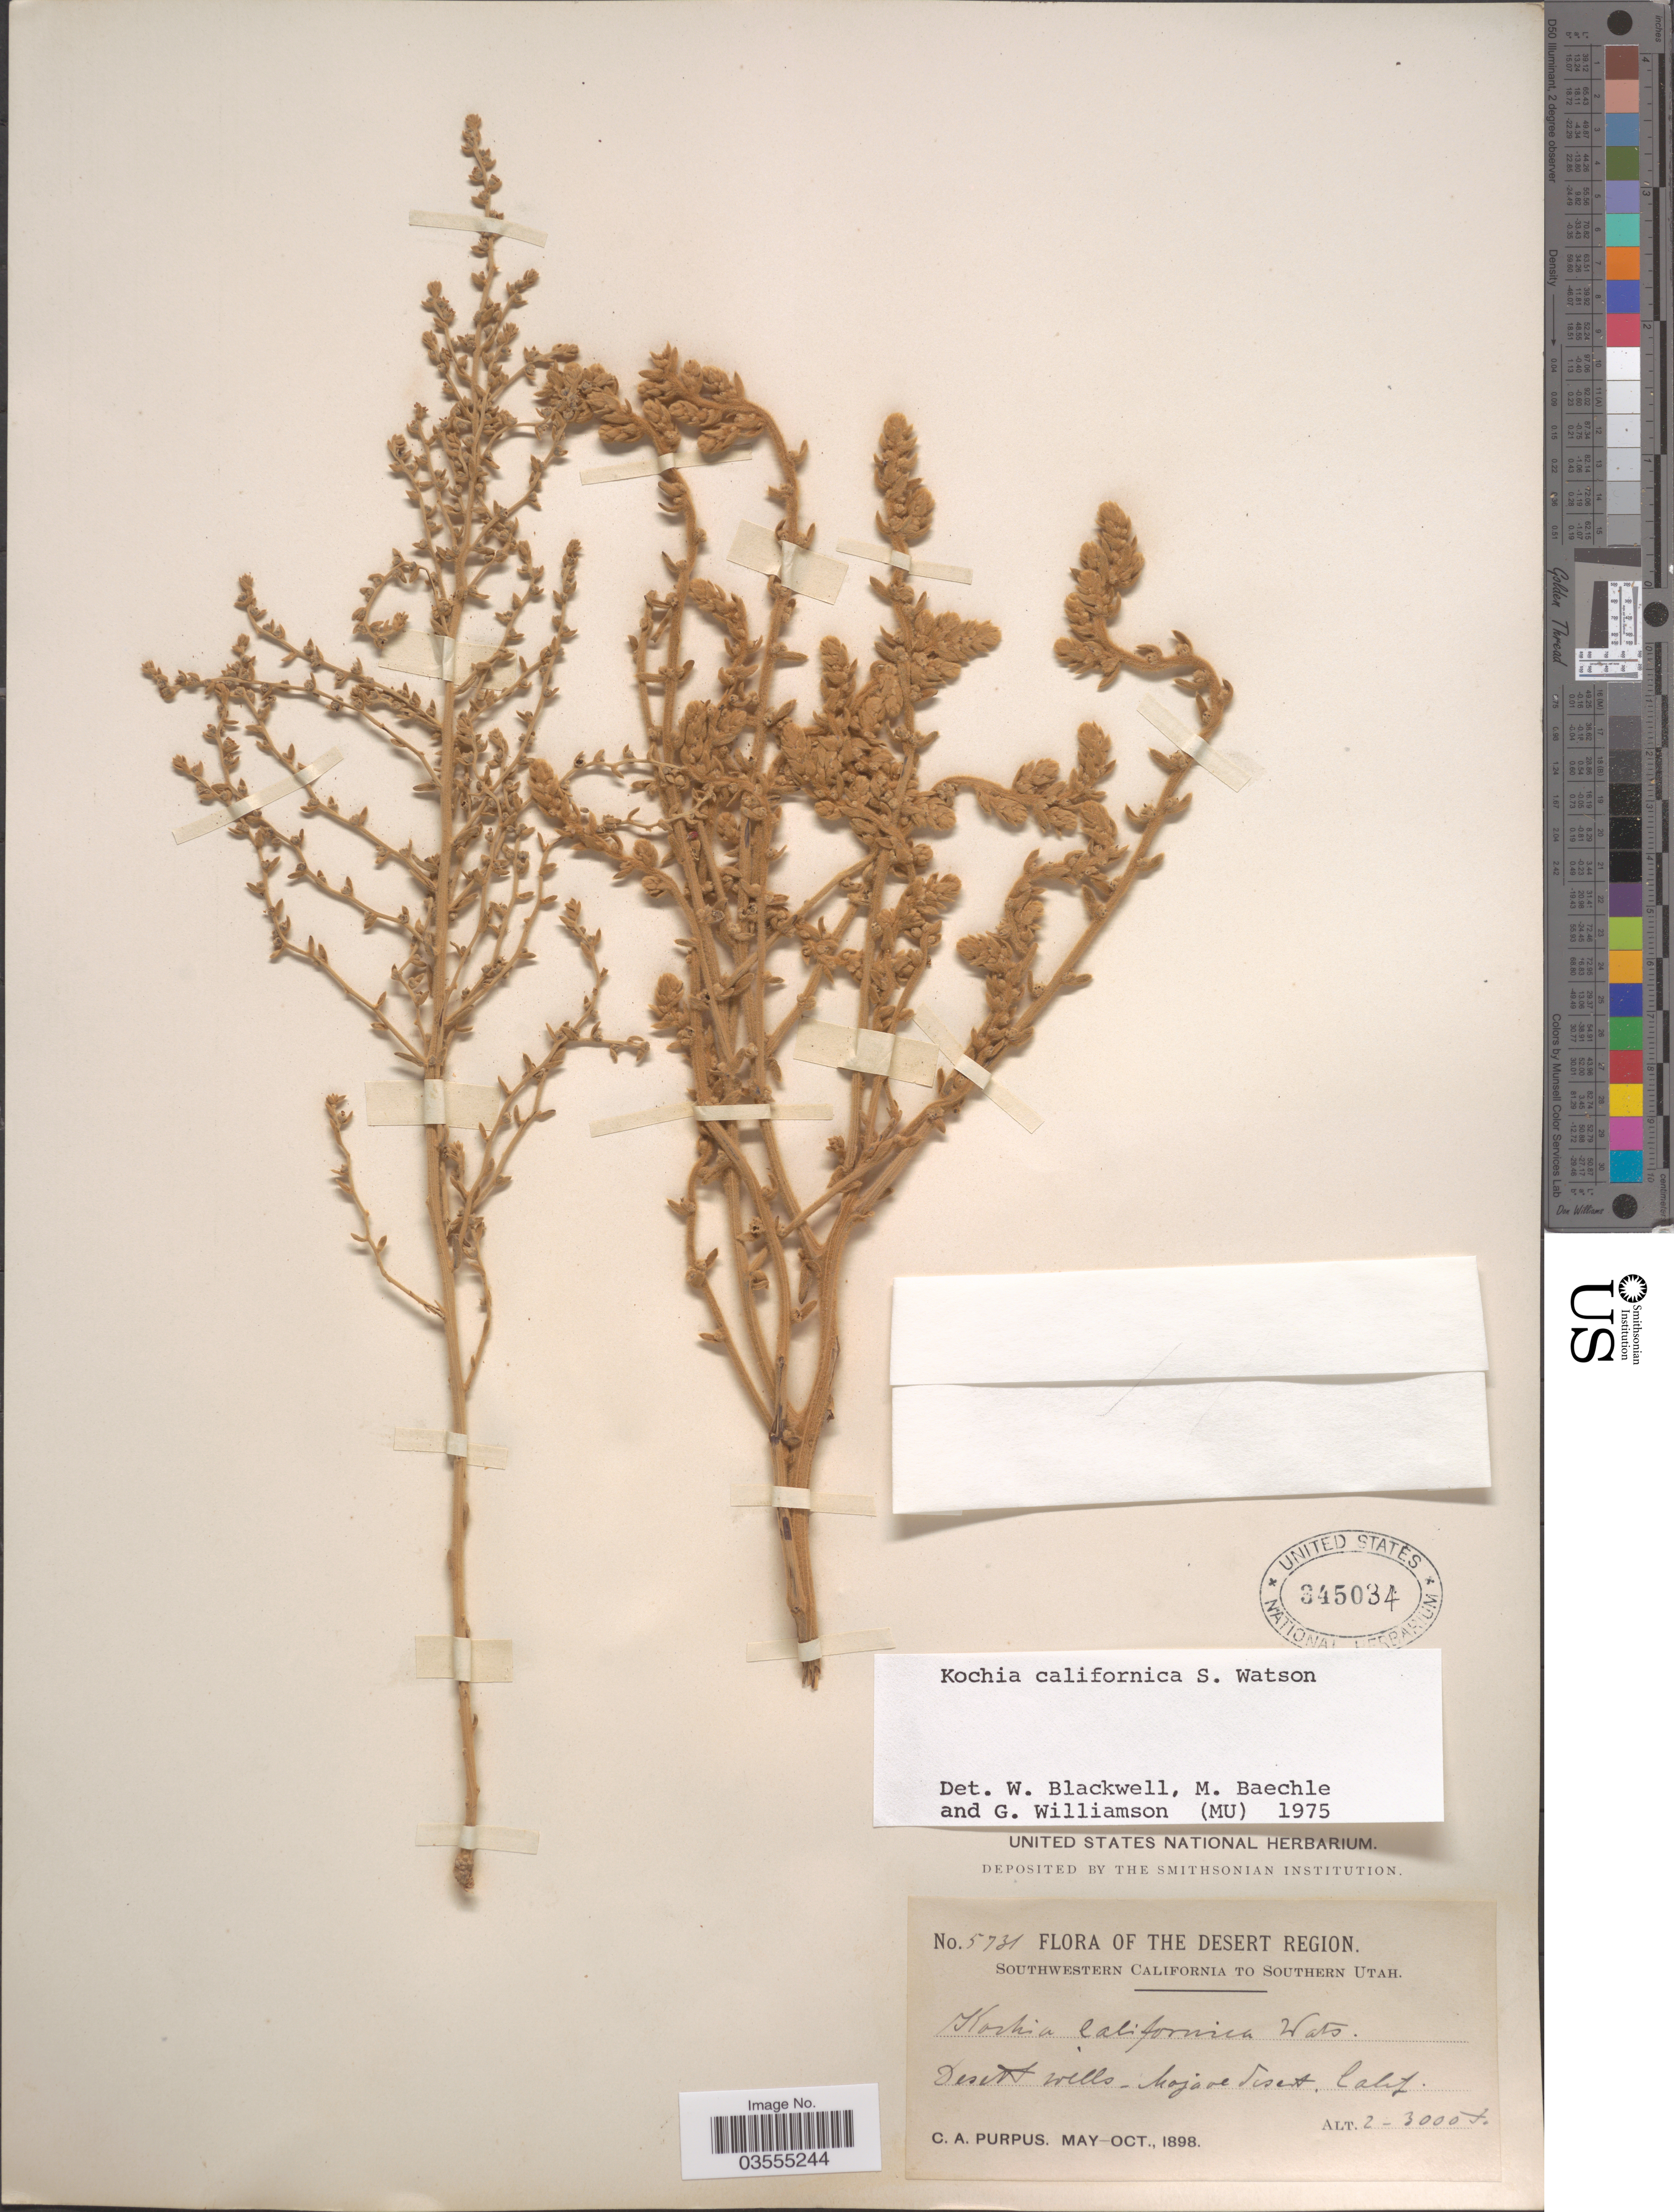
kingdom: Plantae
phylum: Tracheophyta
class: Magnoliopsida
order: Caryophyllales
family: Amaranthaceae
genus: Neokochia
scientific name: Neokochia californica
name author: (S. Watson) G.L. Chu & S.C. Sand.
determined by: U.S. National Herbarium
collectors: C. A. Purpus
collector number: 5731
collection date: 1898-05/1898-10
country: United States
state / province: California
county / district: San Bernardino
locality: Desert Region. Southwestern California. Desert wells-Mojave desert.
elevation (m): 610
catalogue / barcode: US 345034